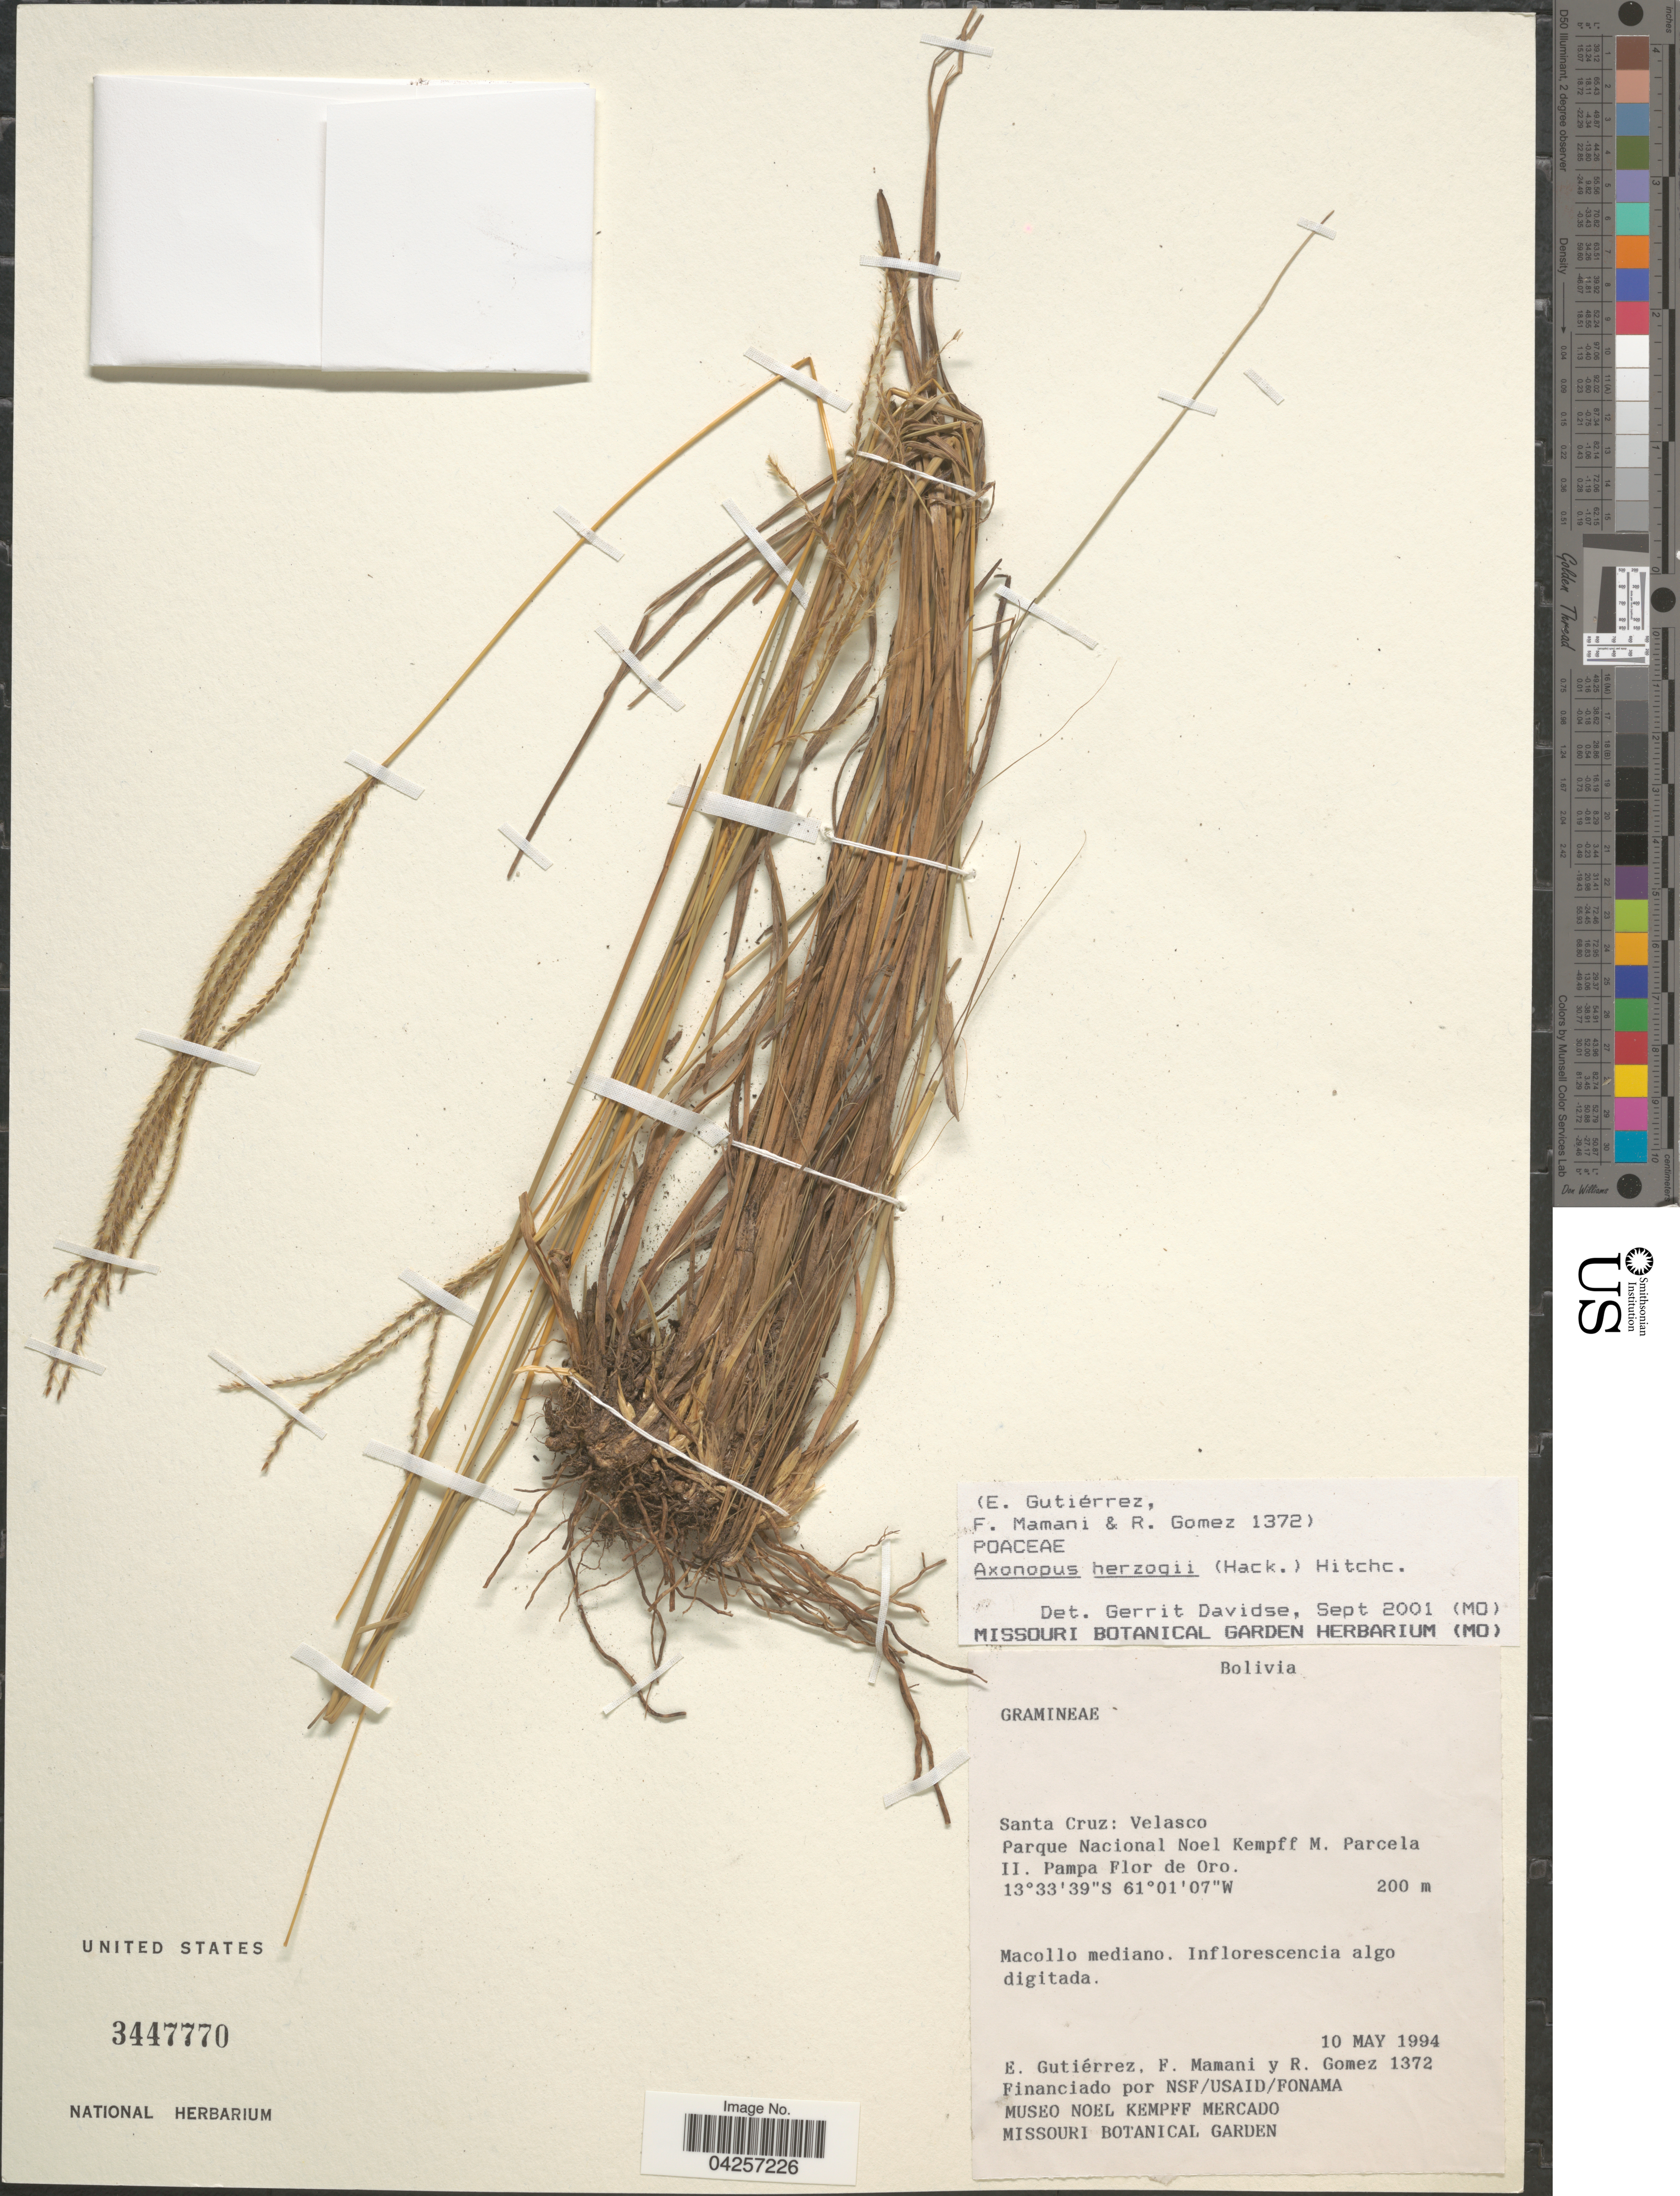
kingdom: Plantae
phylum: Tracheophyta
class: Liliopsida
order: Poales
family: Poaceae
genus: Axonopus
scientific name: Axonopus herzogii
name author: (Hack.) Hitchc.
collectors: E. Gutiérrez, F. Mamani & R. Gómez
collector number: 1372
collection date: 1994-05-10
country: Bolivia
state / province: Santa Cruz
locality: Velasco. Parque Nacional Noel Kempff M. Parcela II. Pampa Flor de Oro.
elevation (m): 200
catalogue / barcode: US 3447770